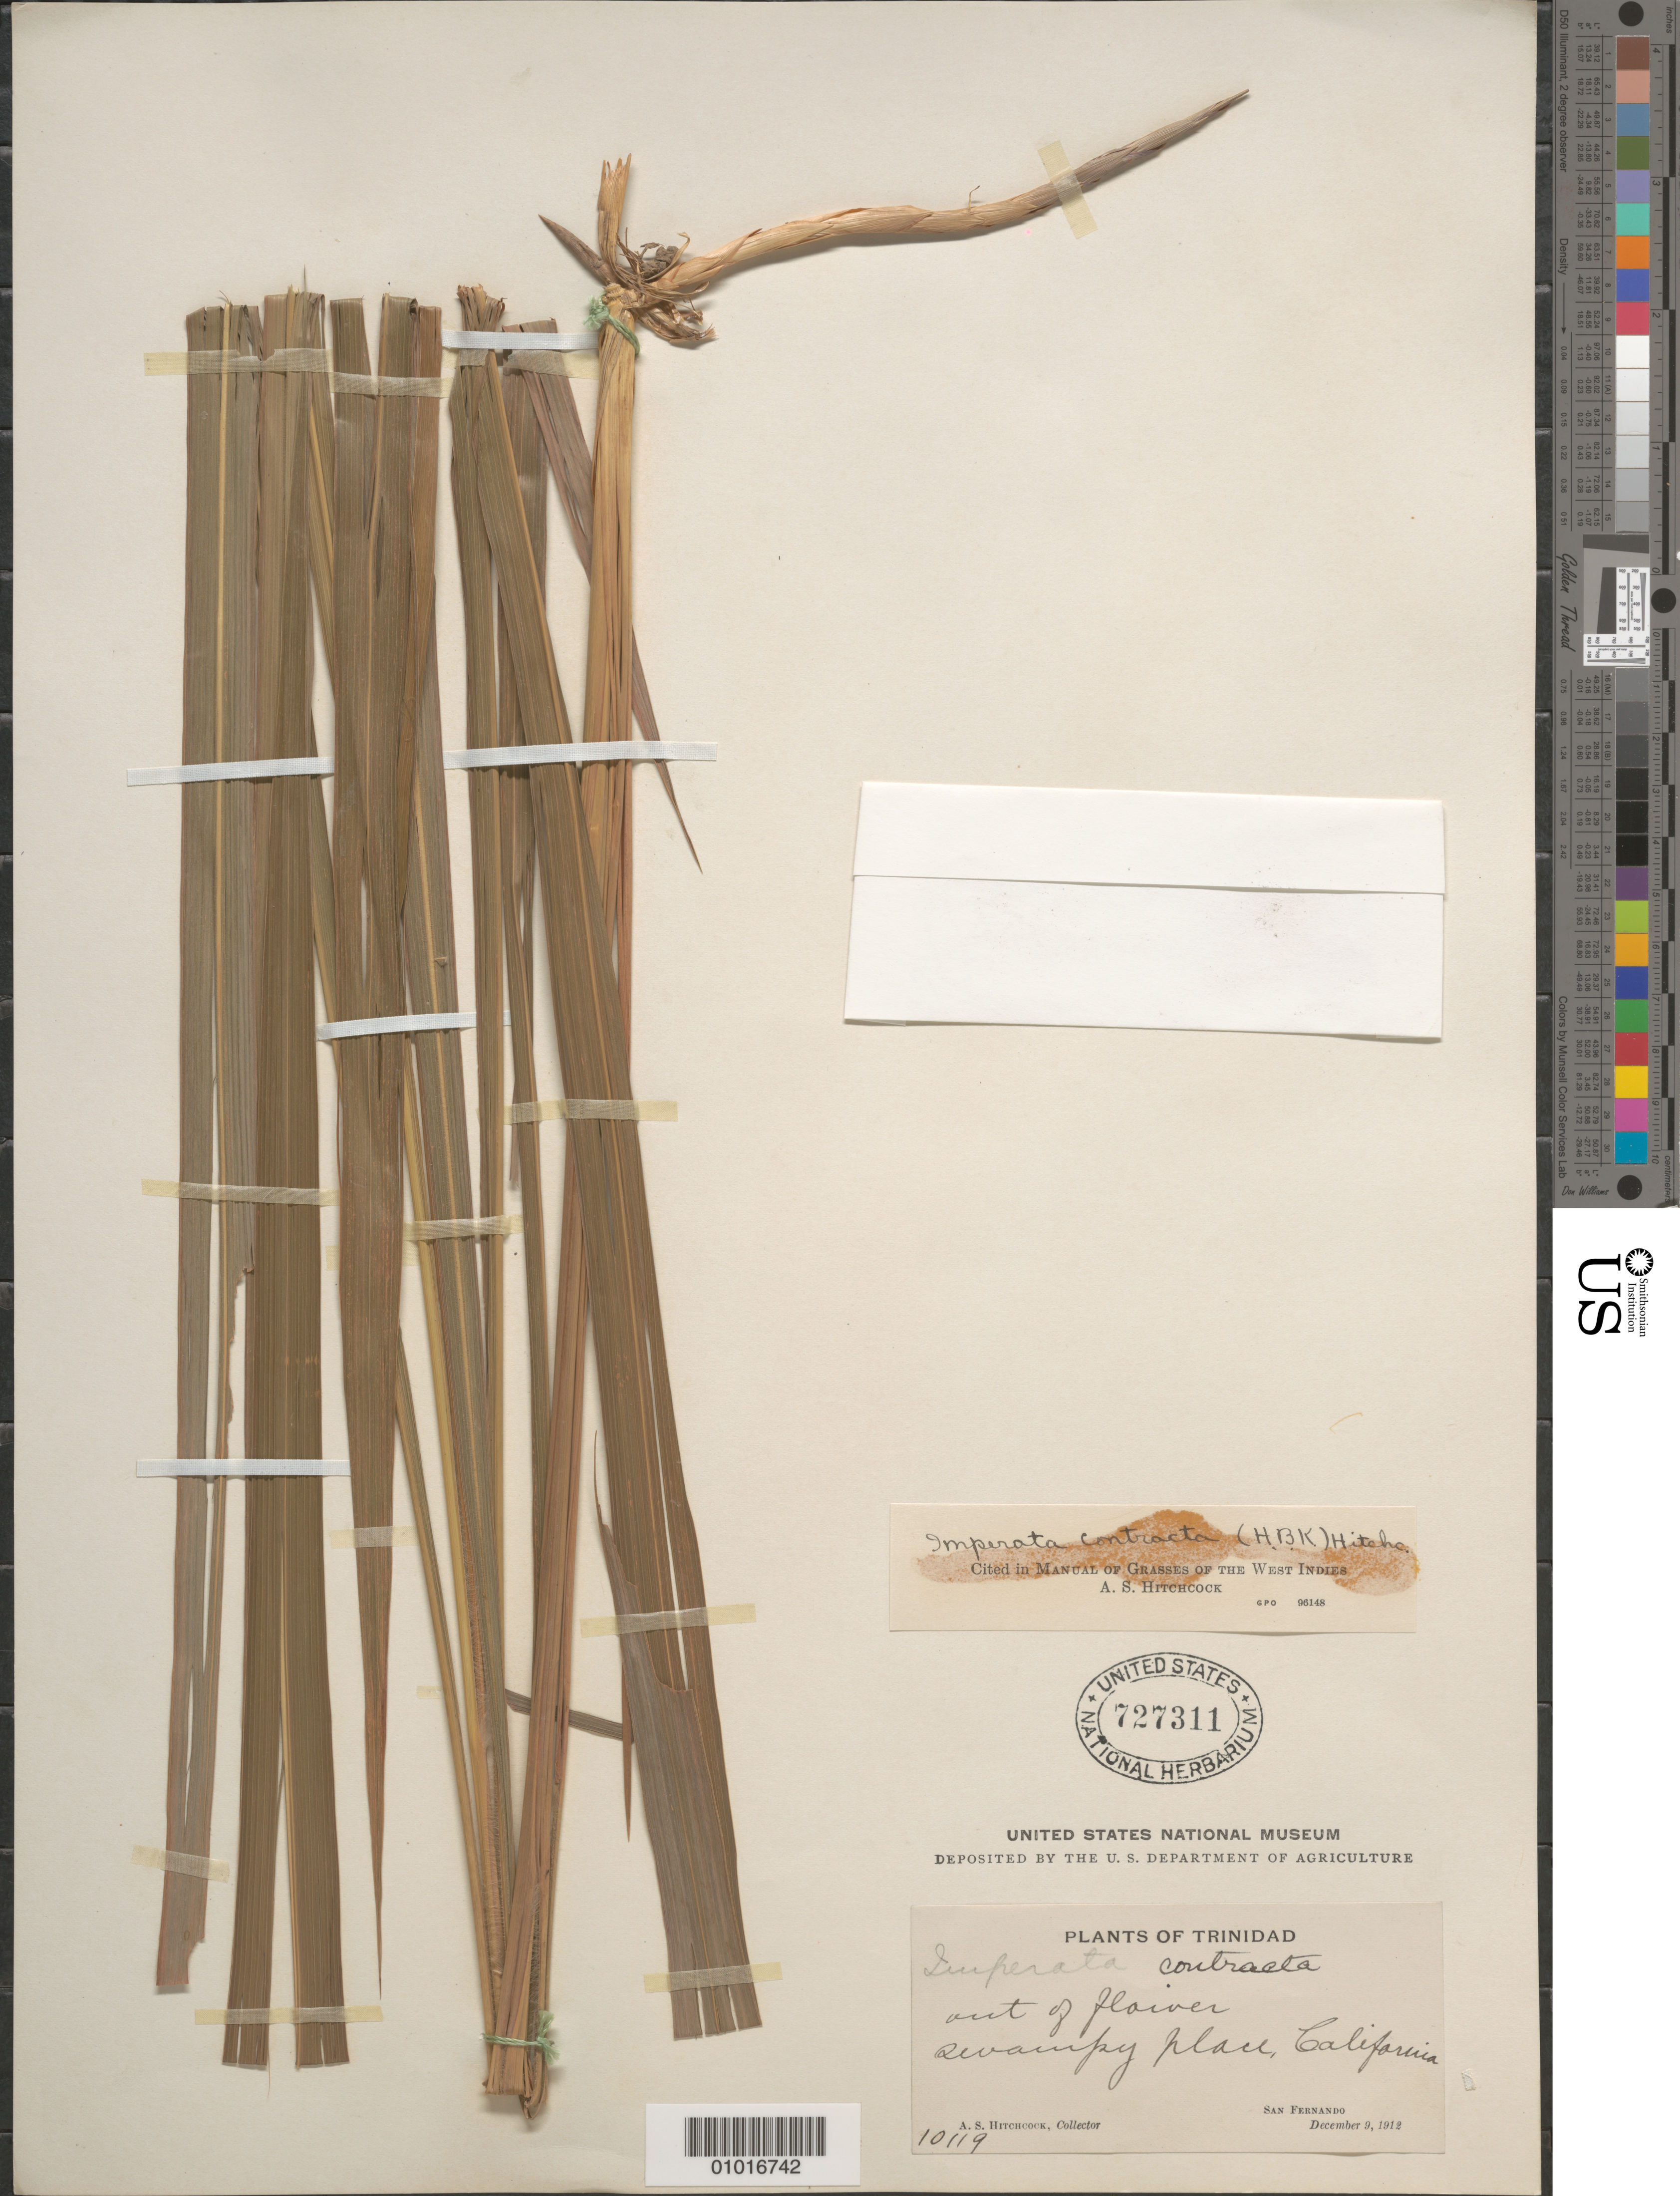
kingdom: Plantae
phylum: Tracheophyta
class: Liliopsida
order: Poales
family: Poaceae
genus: Imperata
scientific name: Imperata contracta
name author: (Kunth) Hitchc.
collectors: A. S. Hitchcock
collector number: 10119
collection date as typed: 09 Dec 1912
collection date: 1912-12-09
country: Trinidad and Tobago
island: Trinidad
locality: San Fernando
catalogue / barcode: US 727311